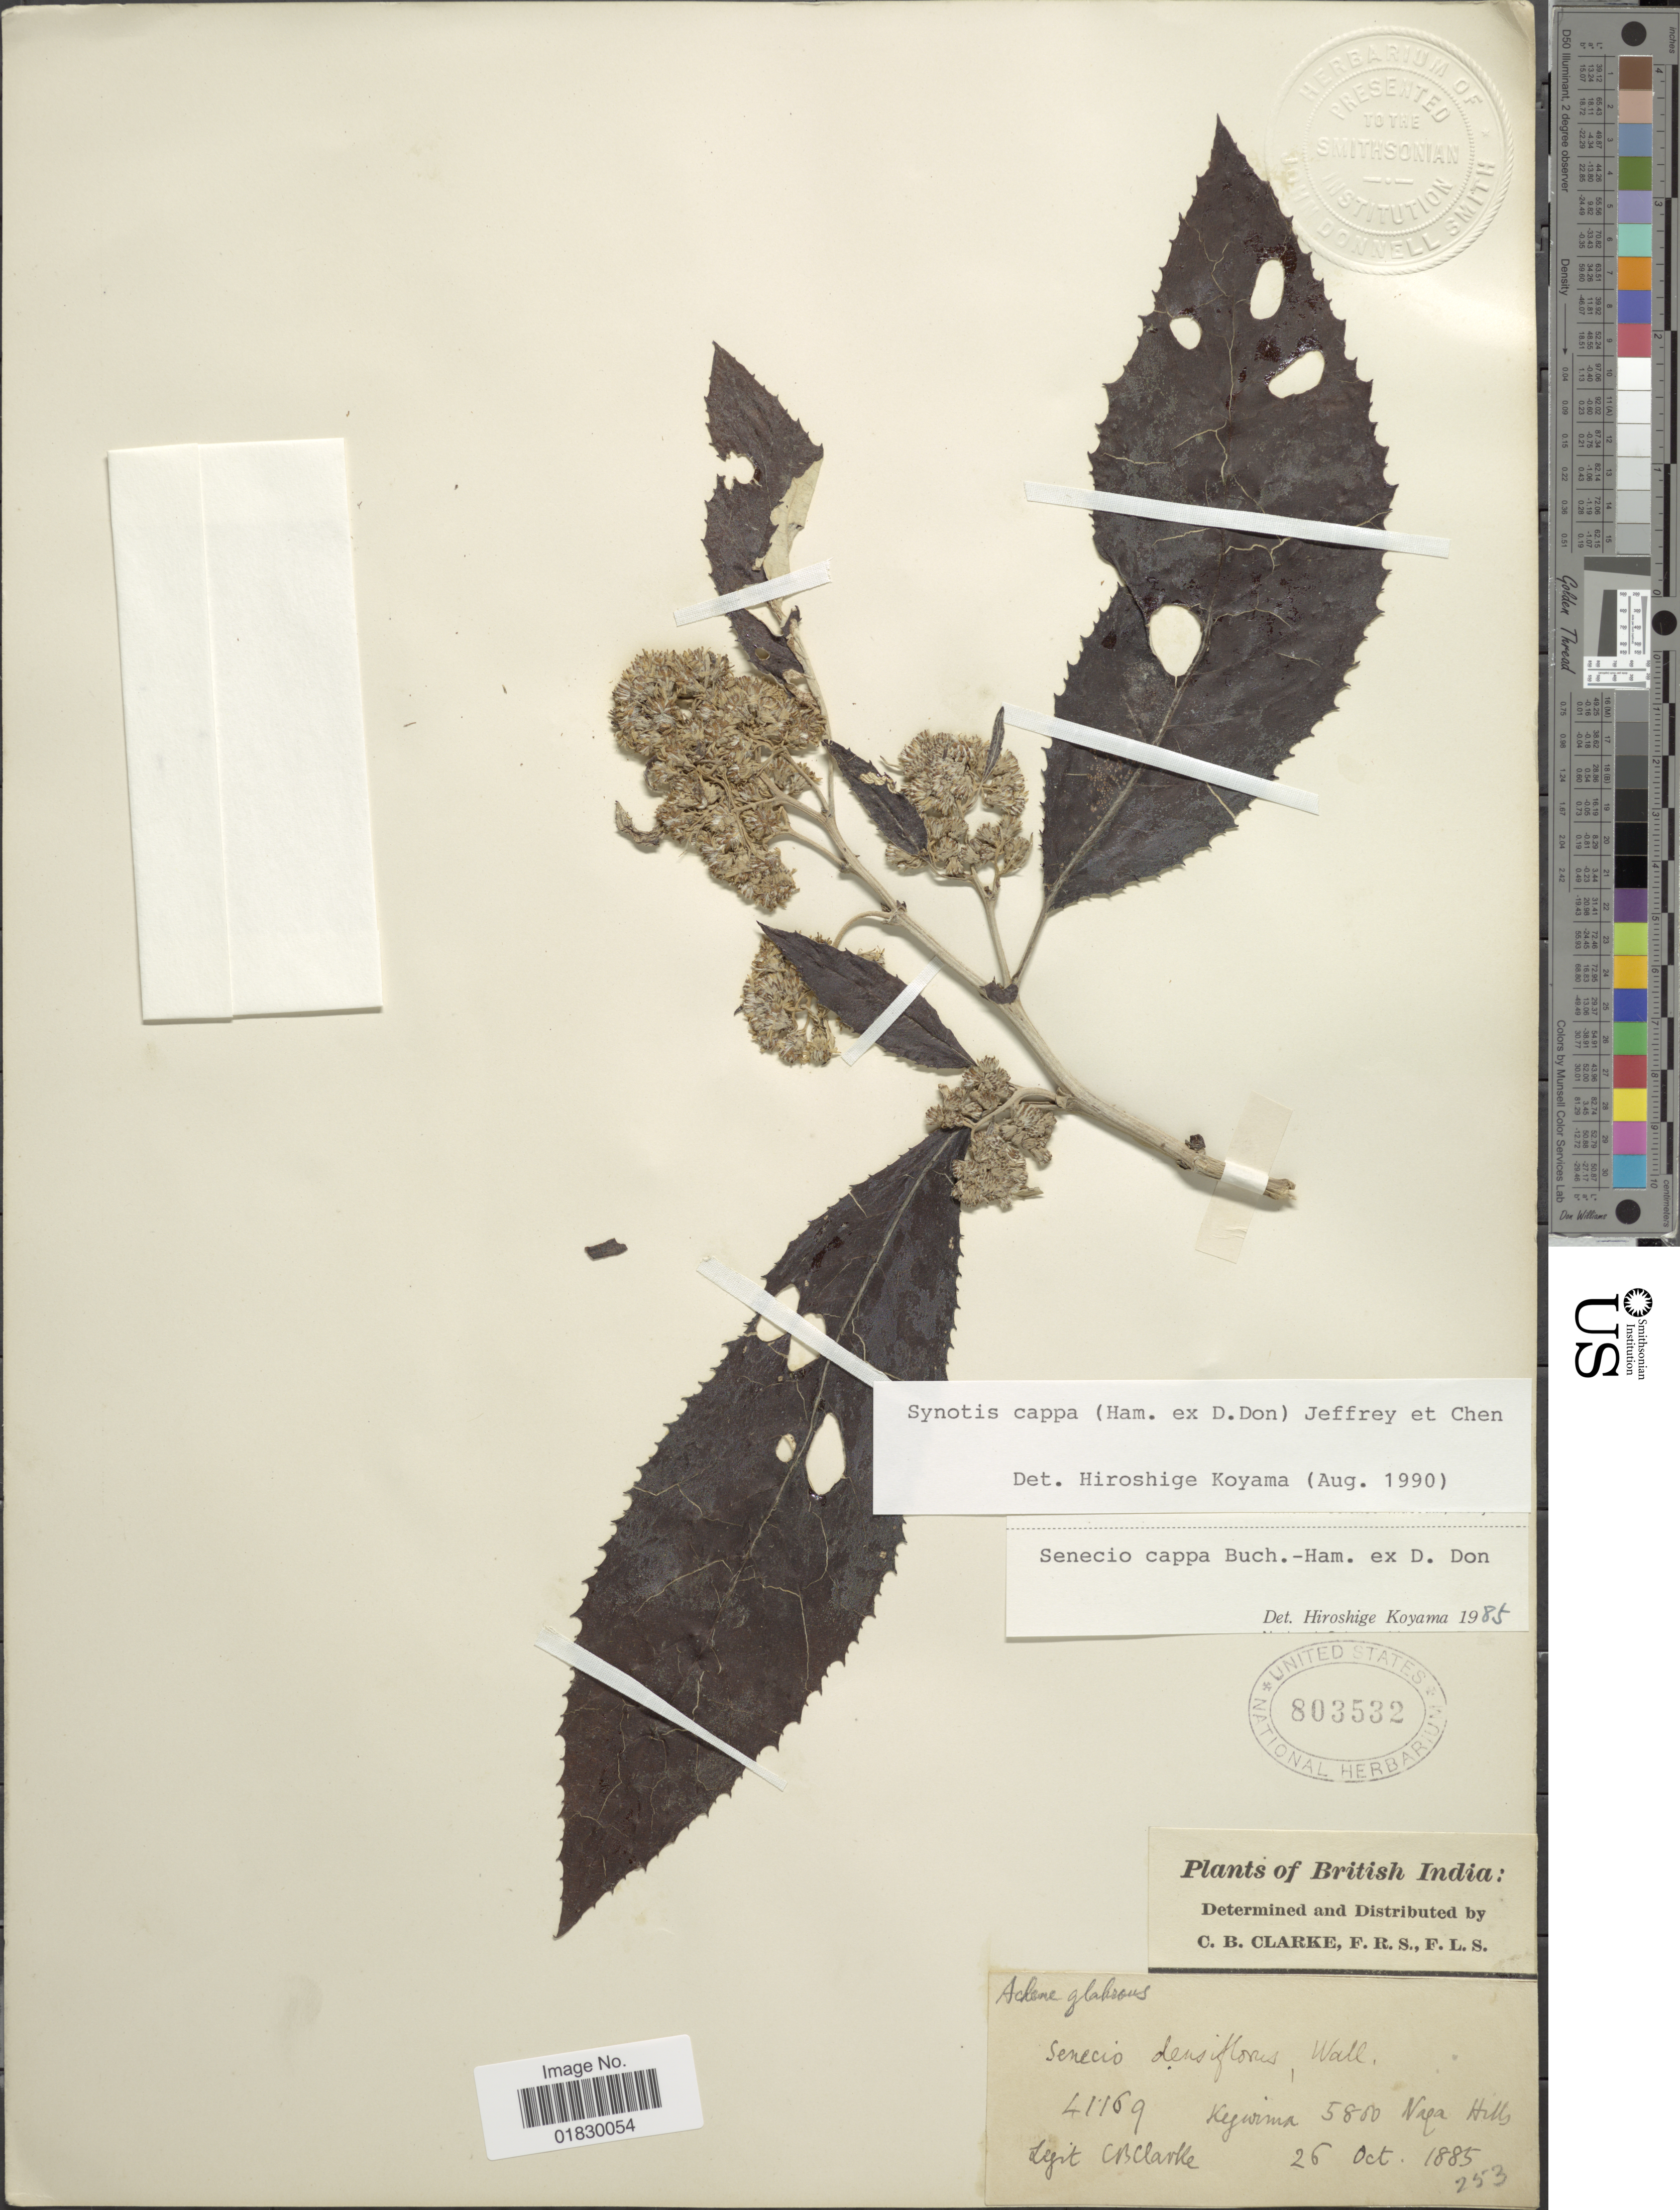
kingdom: Plantae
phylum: Tracheophyta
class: Magnoliopsida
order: Asterales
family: Asteraceae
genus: Synotis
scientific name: Synotis cappa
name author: (Buch.-Ham. ex D. Don) C. Jeffrey & Y.L. Chen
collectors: C. B. Clarke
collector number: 41169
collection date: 1885-10-26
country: India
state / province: Nagaland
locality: Kejwima, Naga Hills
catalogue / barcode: US 803532